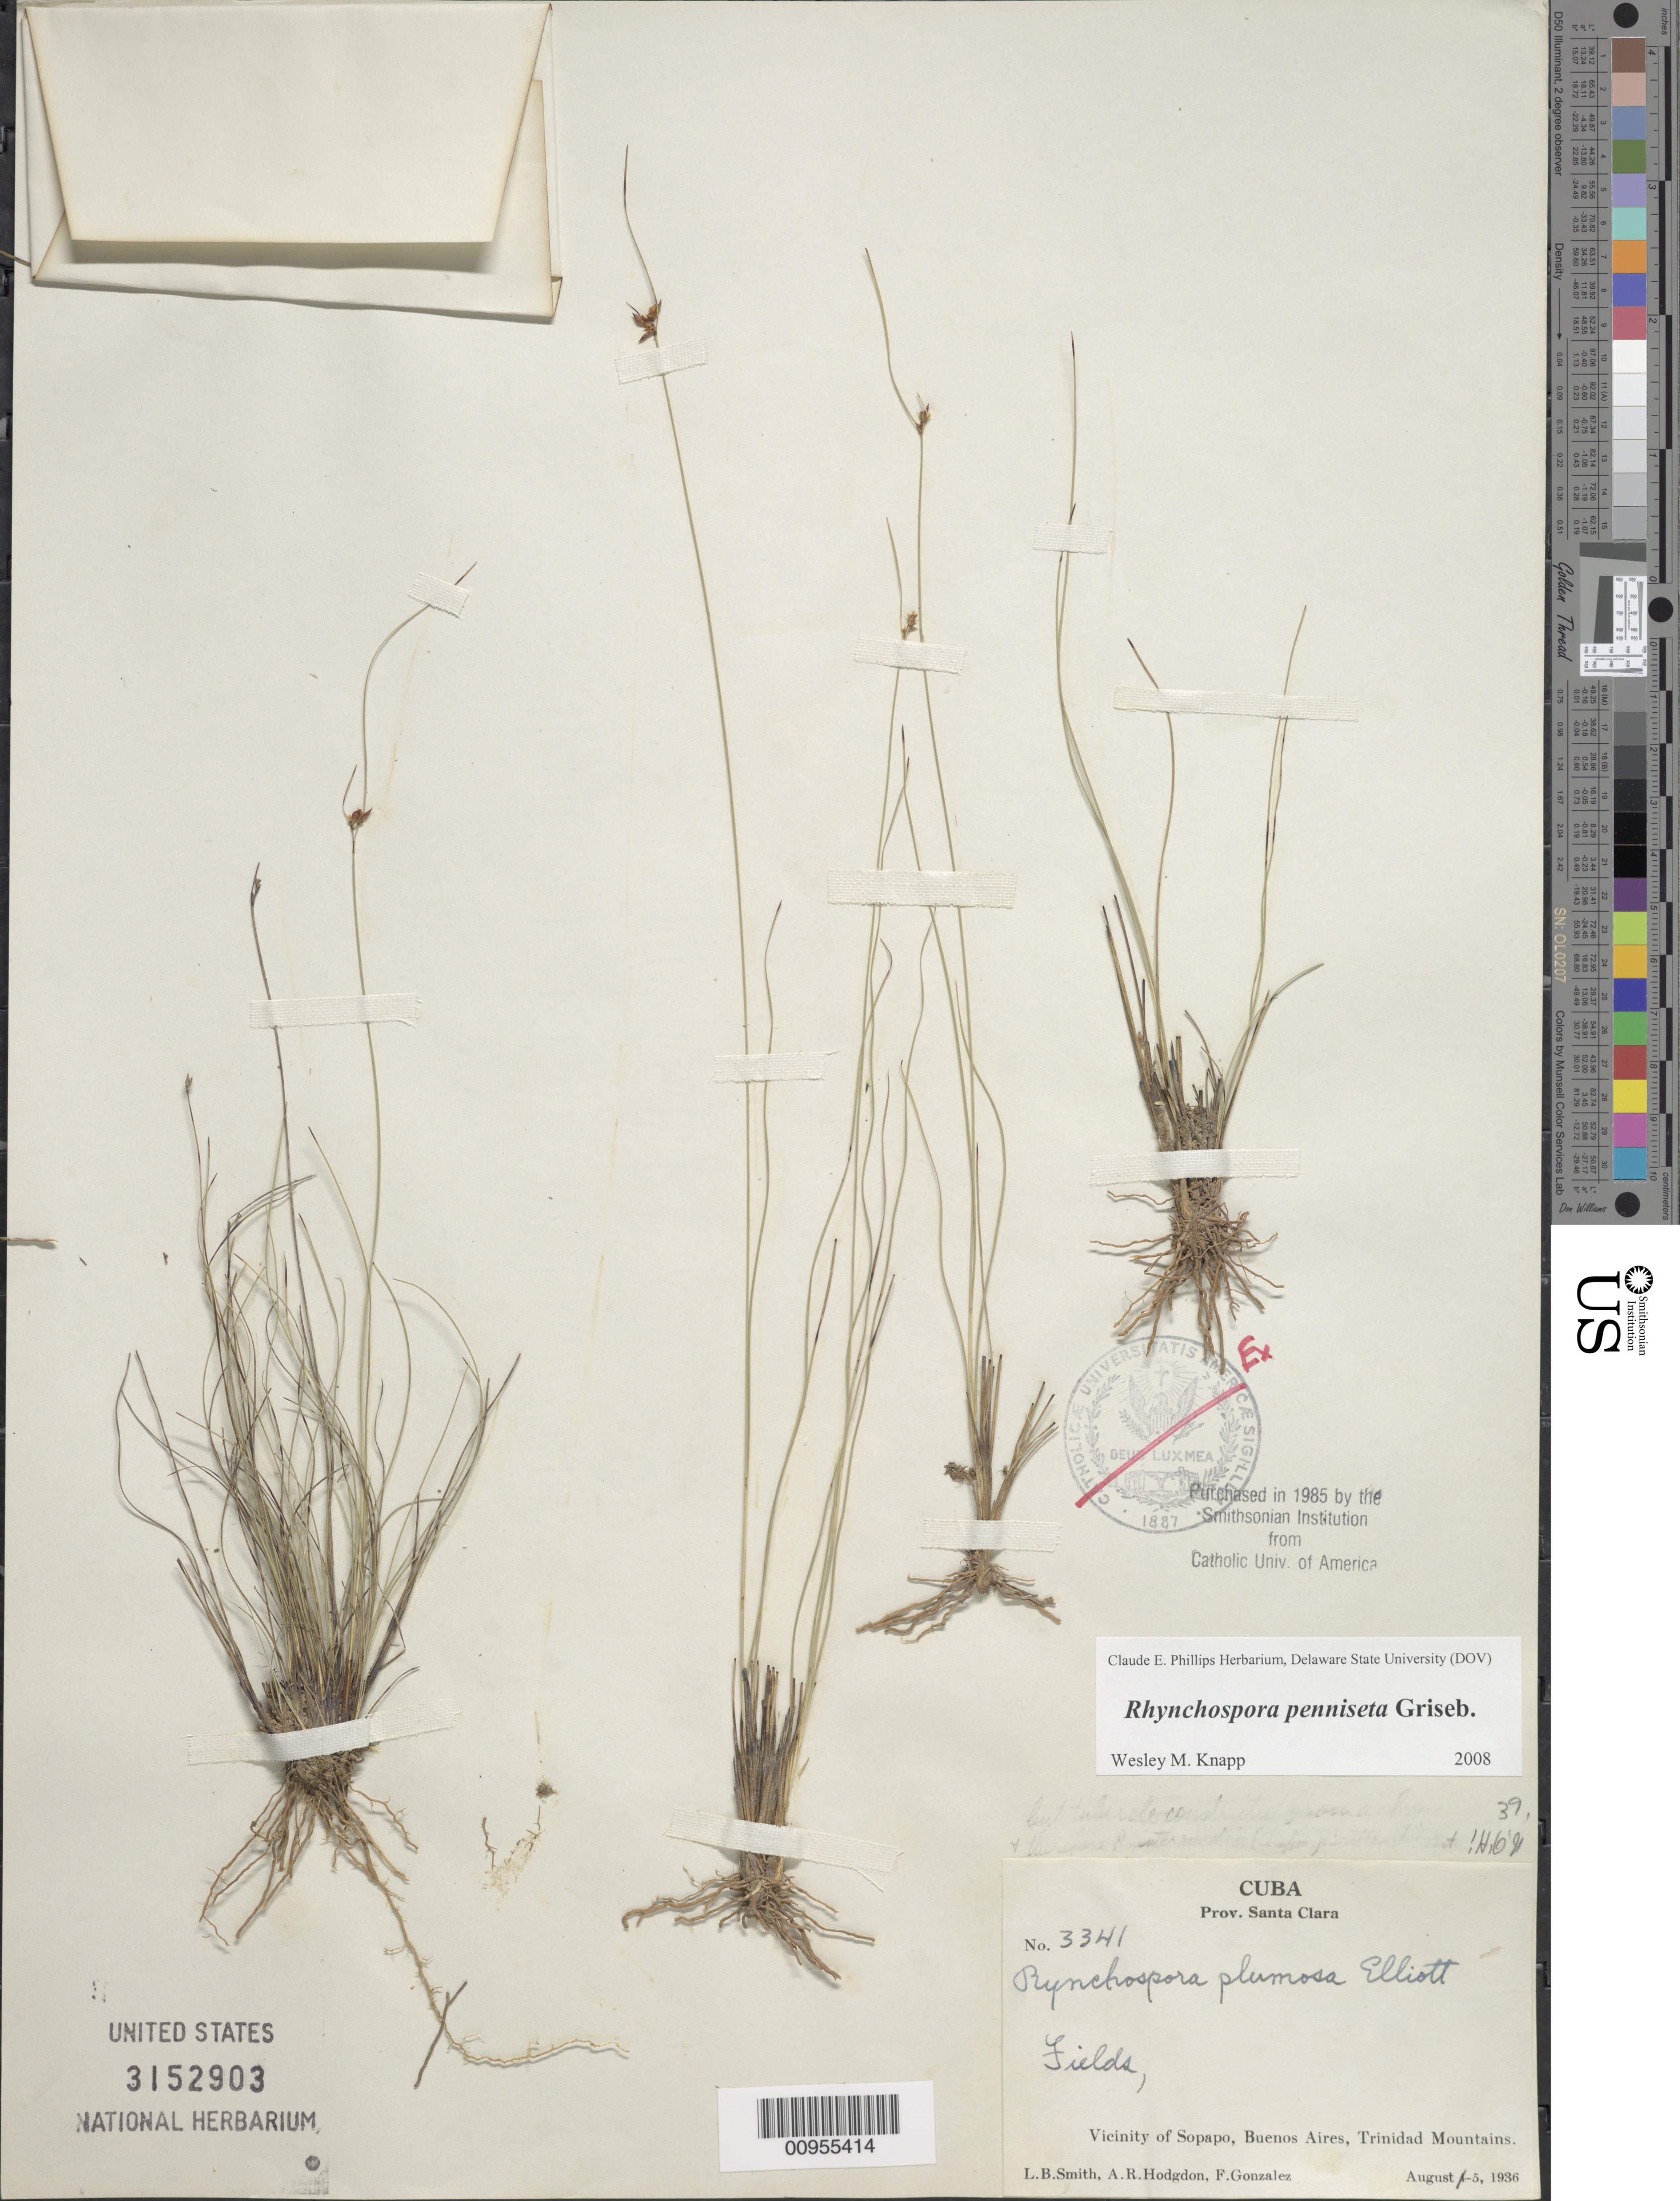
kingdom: Plantae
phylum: Tracheophyta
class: Liliopsida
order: Poales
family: Cyperaceae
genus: Rhynchospora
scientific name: Rhynchospora penniseta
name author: Griseb.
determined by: Knapp, W. M.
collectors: L. Smith, A. R. Hodgdon & F. Gonzalez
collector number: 3341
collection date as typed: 05 Aug 1936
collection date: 1936-08-05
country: Cuba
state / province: Santa Clara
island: Cuba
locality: Vicinity of Sopapo, Buenos Aires, Trinidad Mountains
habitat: Fields.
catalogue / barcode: US 3152903